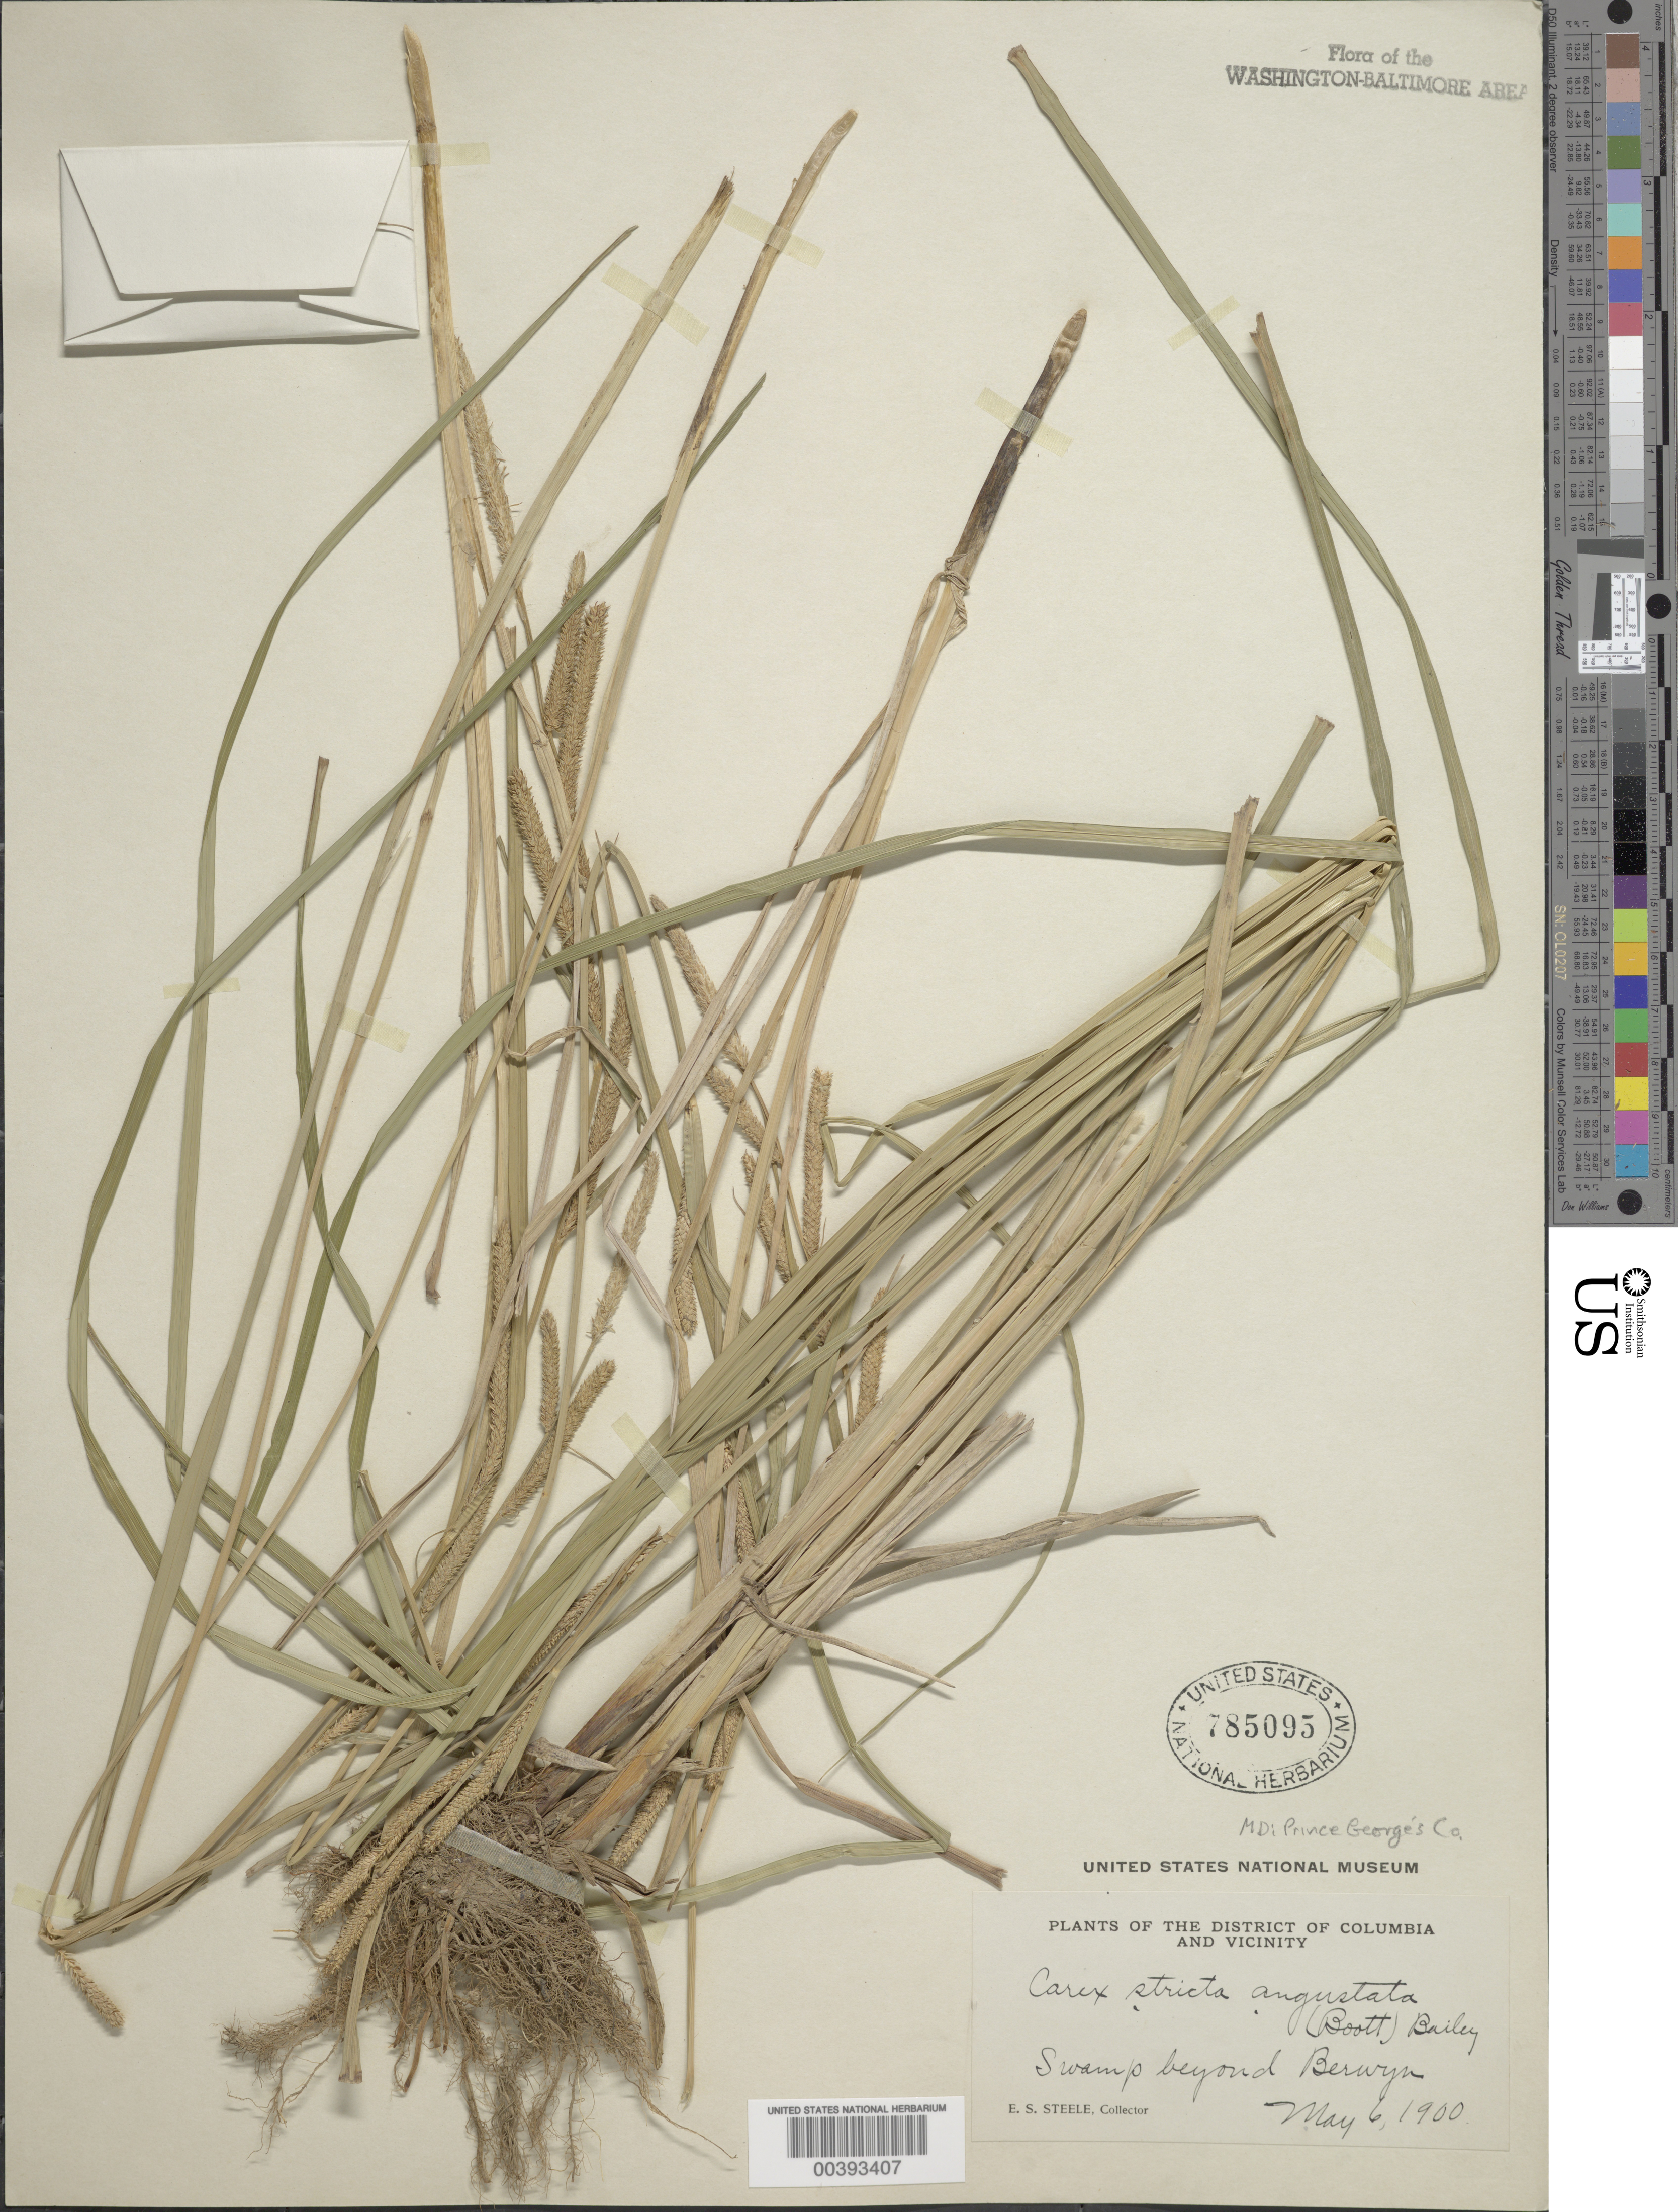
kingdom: Plantae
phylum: Tracheophyta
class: Liliopsida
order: Poales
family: Cyperaceae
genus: Carex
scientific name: Carex stricta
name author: Lam.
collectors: E. Steele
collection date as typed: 06 May 1900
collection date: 1900-05-06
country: United States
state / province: Maryland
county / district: Prince George's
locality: Beyond Berwyn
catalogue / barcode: US 785095